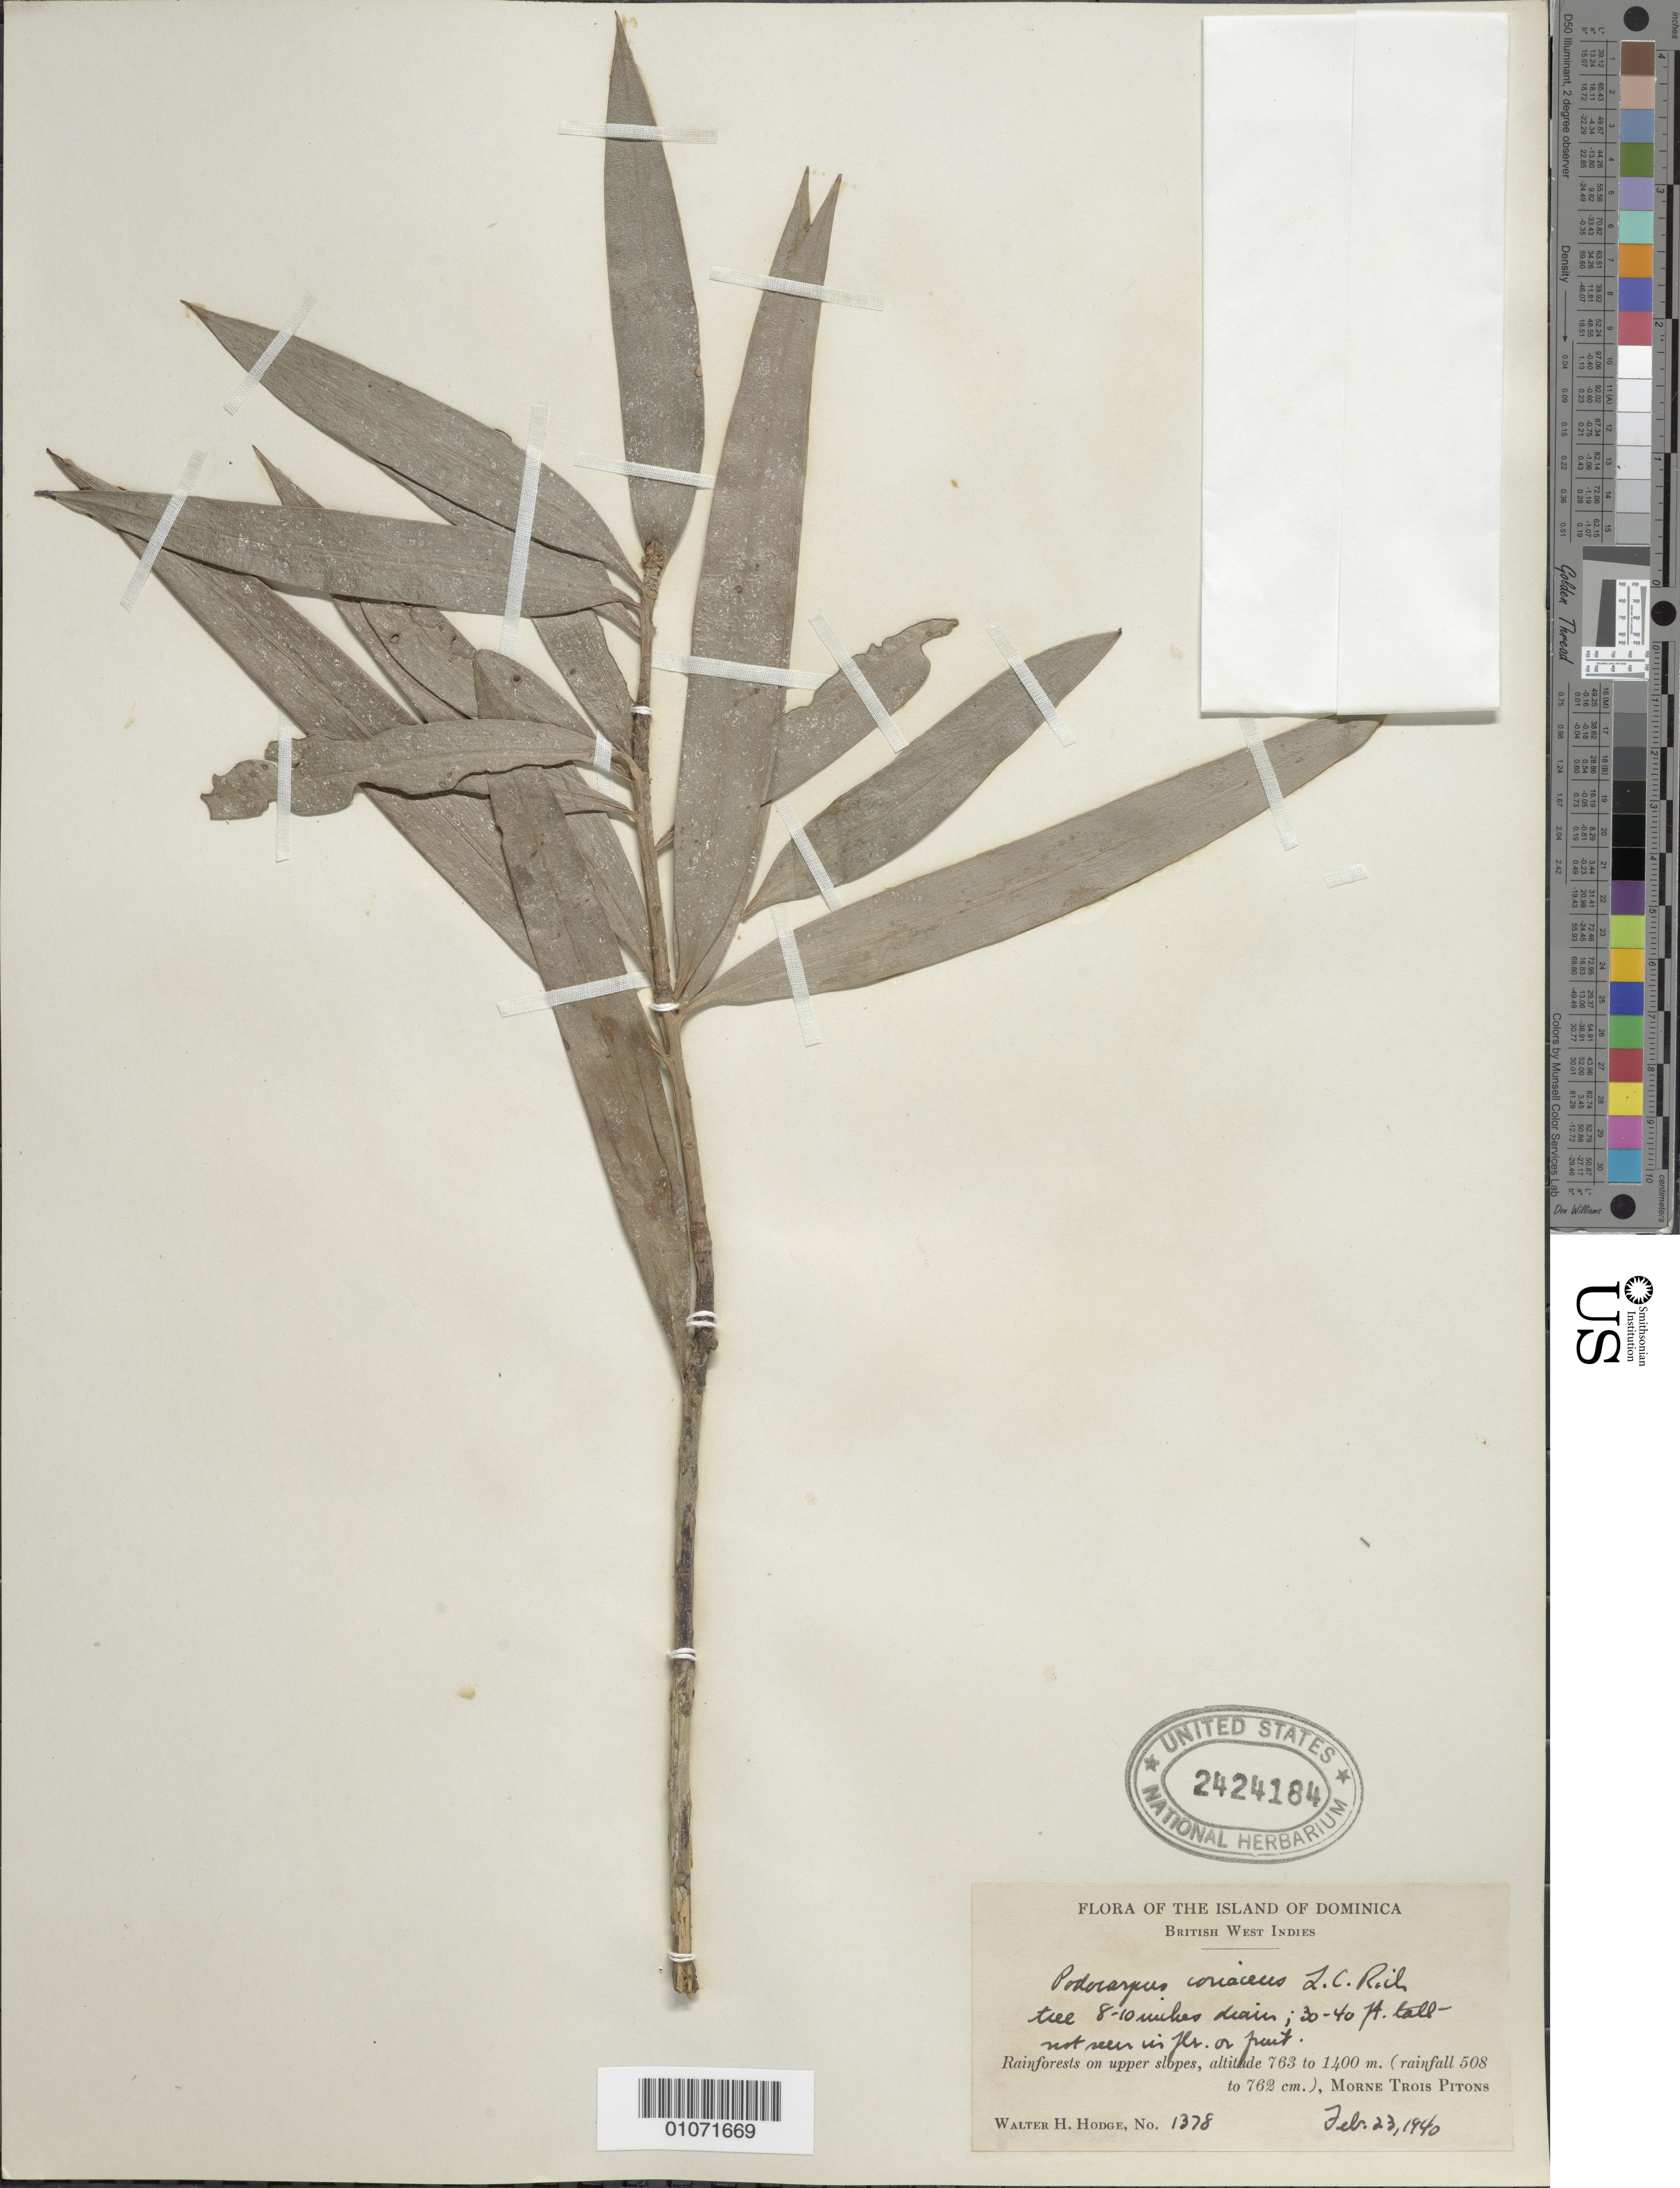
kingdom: Plantae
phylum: Tracheophyta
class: Pinopsida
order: Pinales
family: Podocarpaceae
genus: Podocarpus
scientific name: Podocarpus coriaceus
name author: Rich. & A. Rich.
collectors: W. Hodge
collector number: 1378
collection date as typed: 23 Feb 1940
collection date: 1940-02-23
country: Dominica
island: Dominica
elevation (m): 763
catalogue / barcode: US 2424184